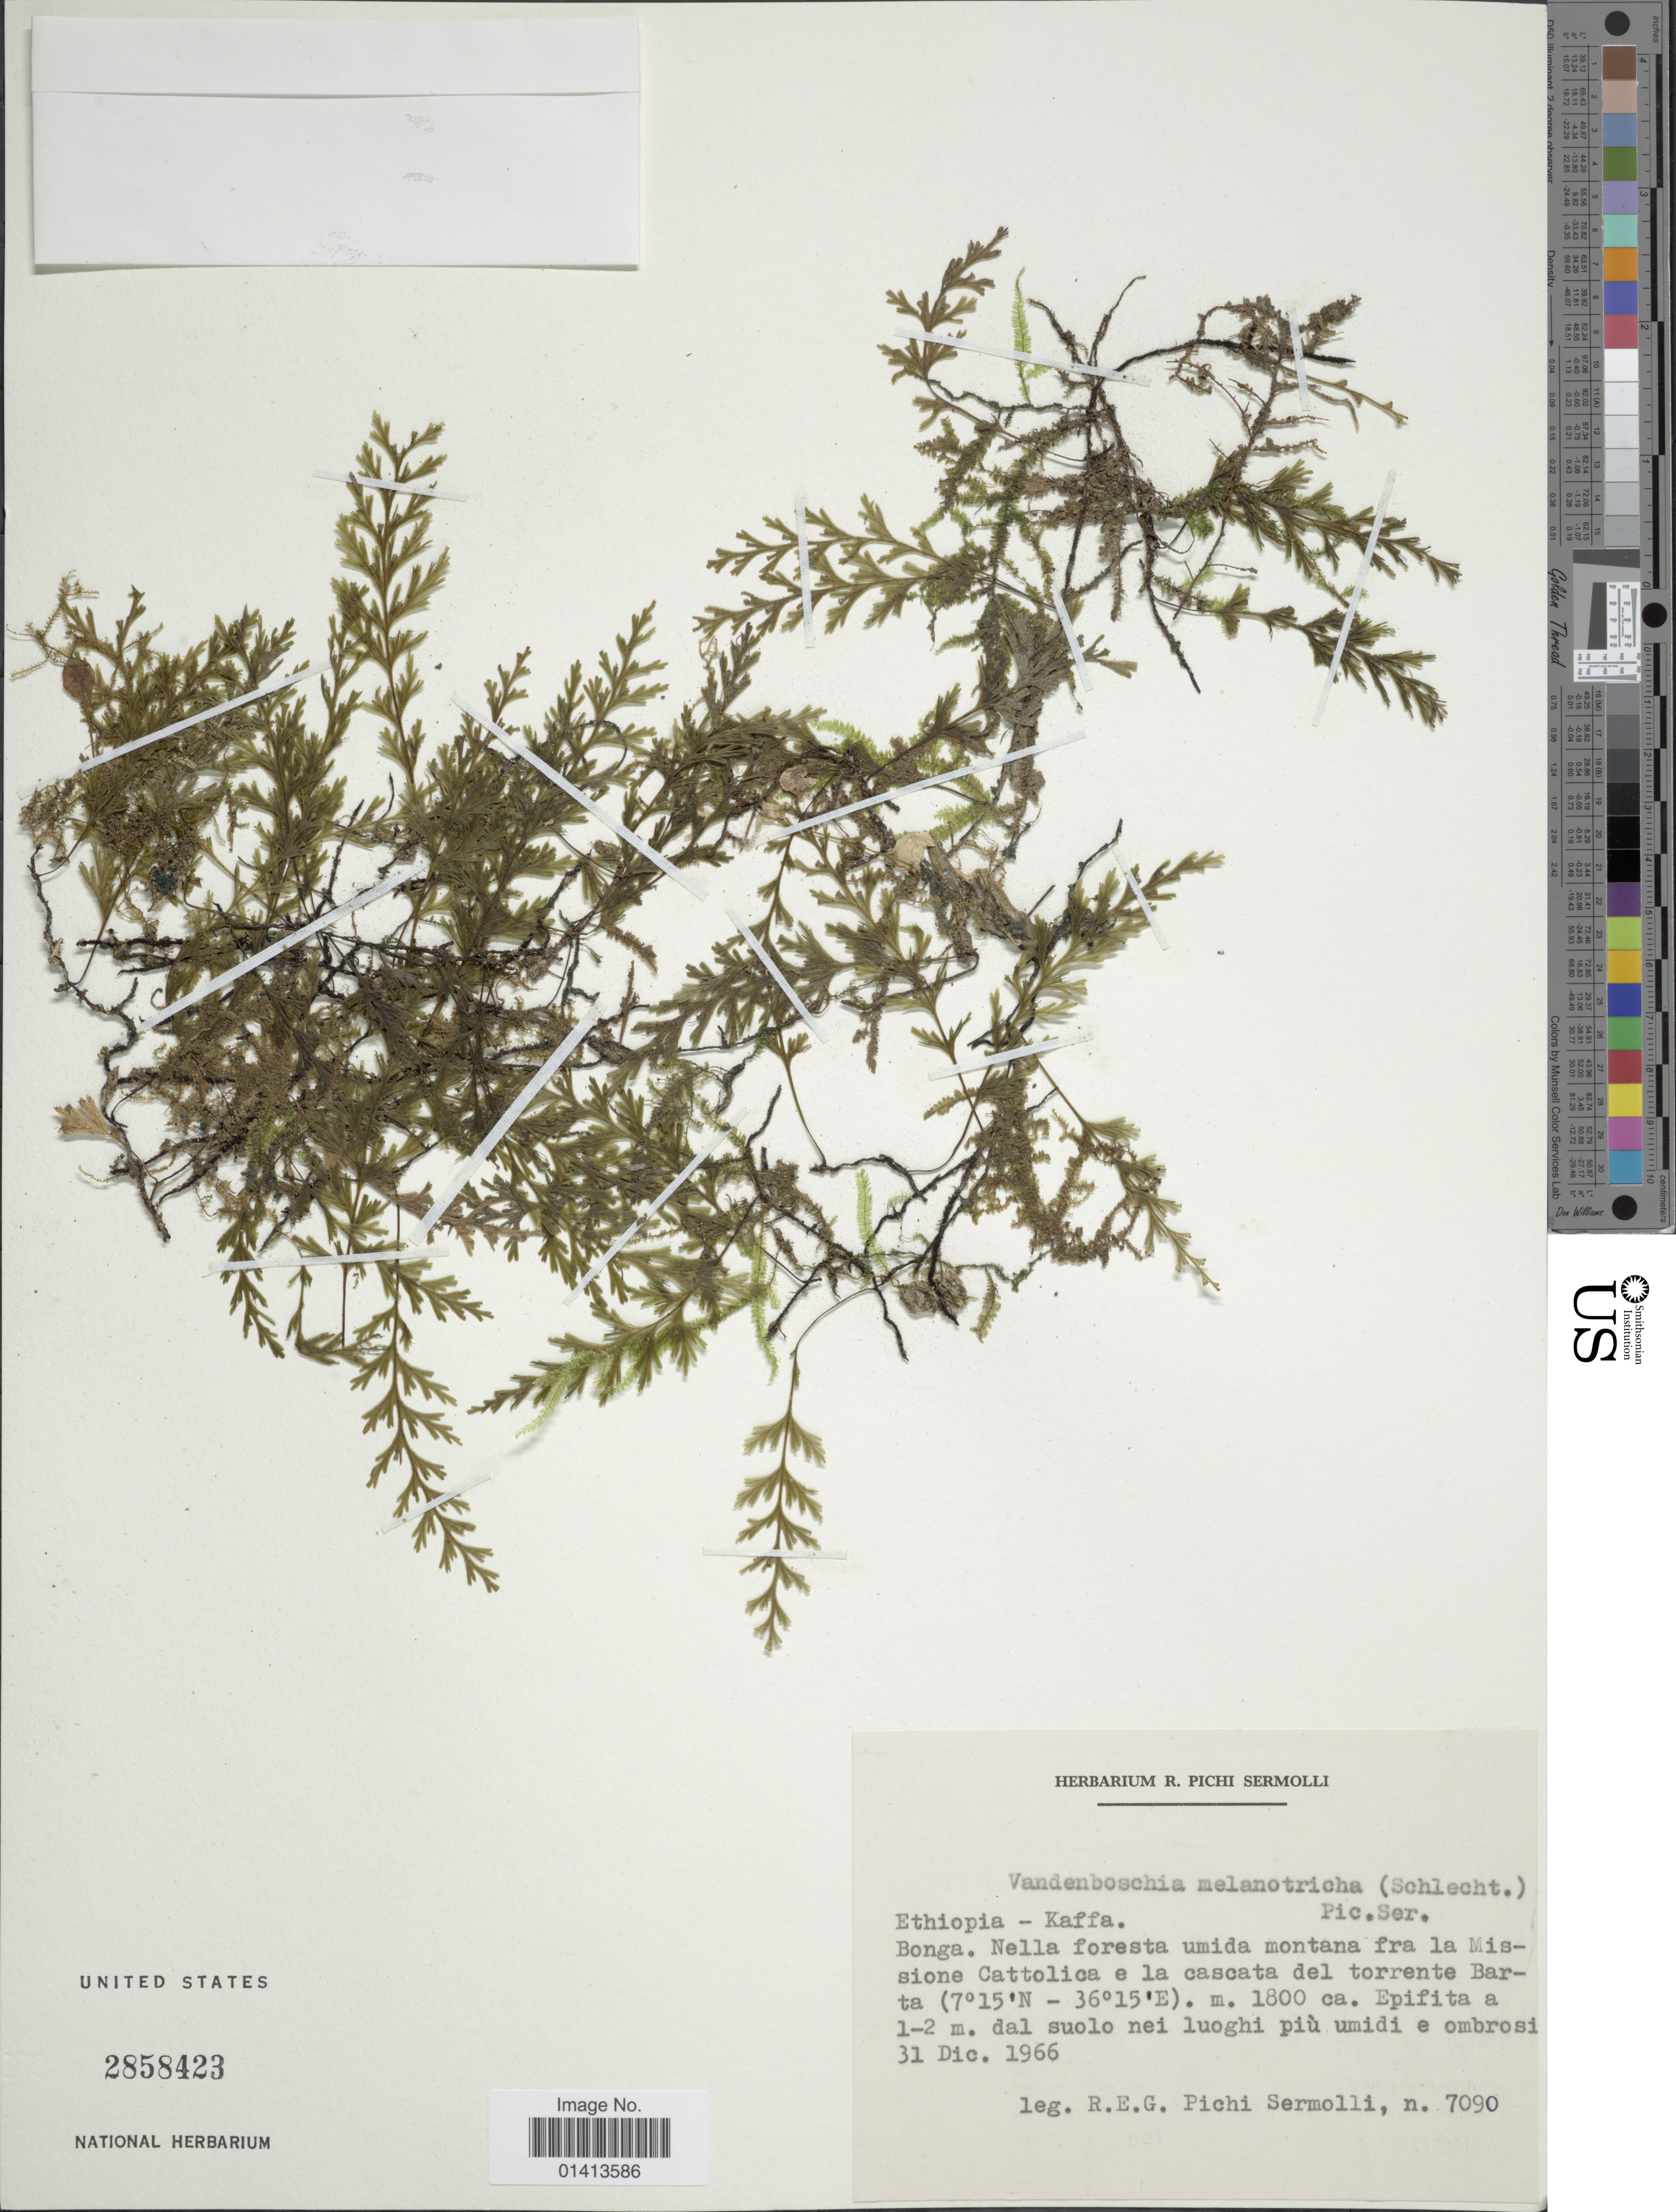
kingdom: Plantae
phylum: Tracheophyta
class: Polypodiopsida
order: Hymenophyllales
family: Hymenophyllaceae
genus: Crepidomanes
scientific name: Crepidomanes melanotrichum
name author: (Schltdl.) J.P. Roux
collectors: R. E. Pichi-Sermolli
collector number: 7090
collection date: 1966-12-31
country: Ethiopia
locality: Kaffa, Bonga, Nella foresta umida montana fra la Missione Cattolica e la cascata del torrente Barta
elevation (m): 1800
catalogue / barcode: US 2858423